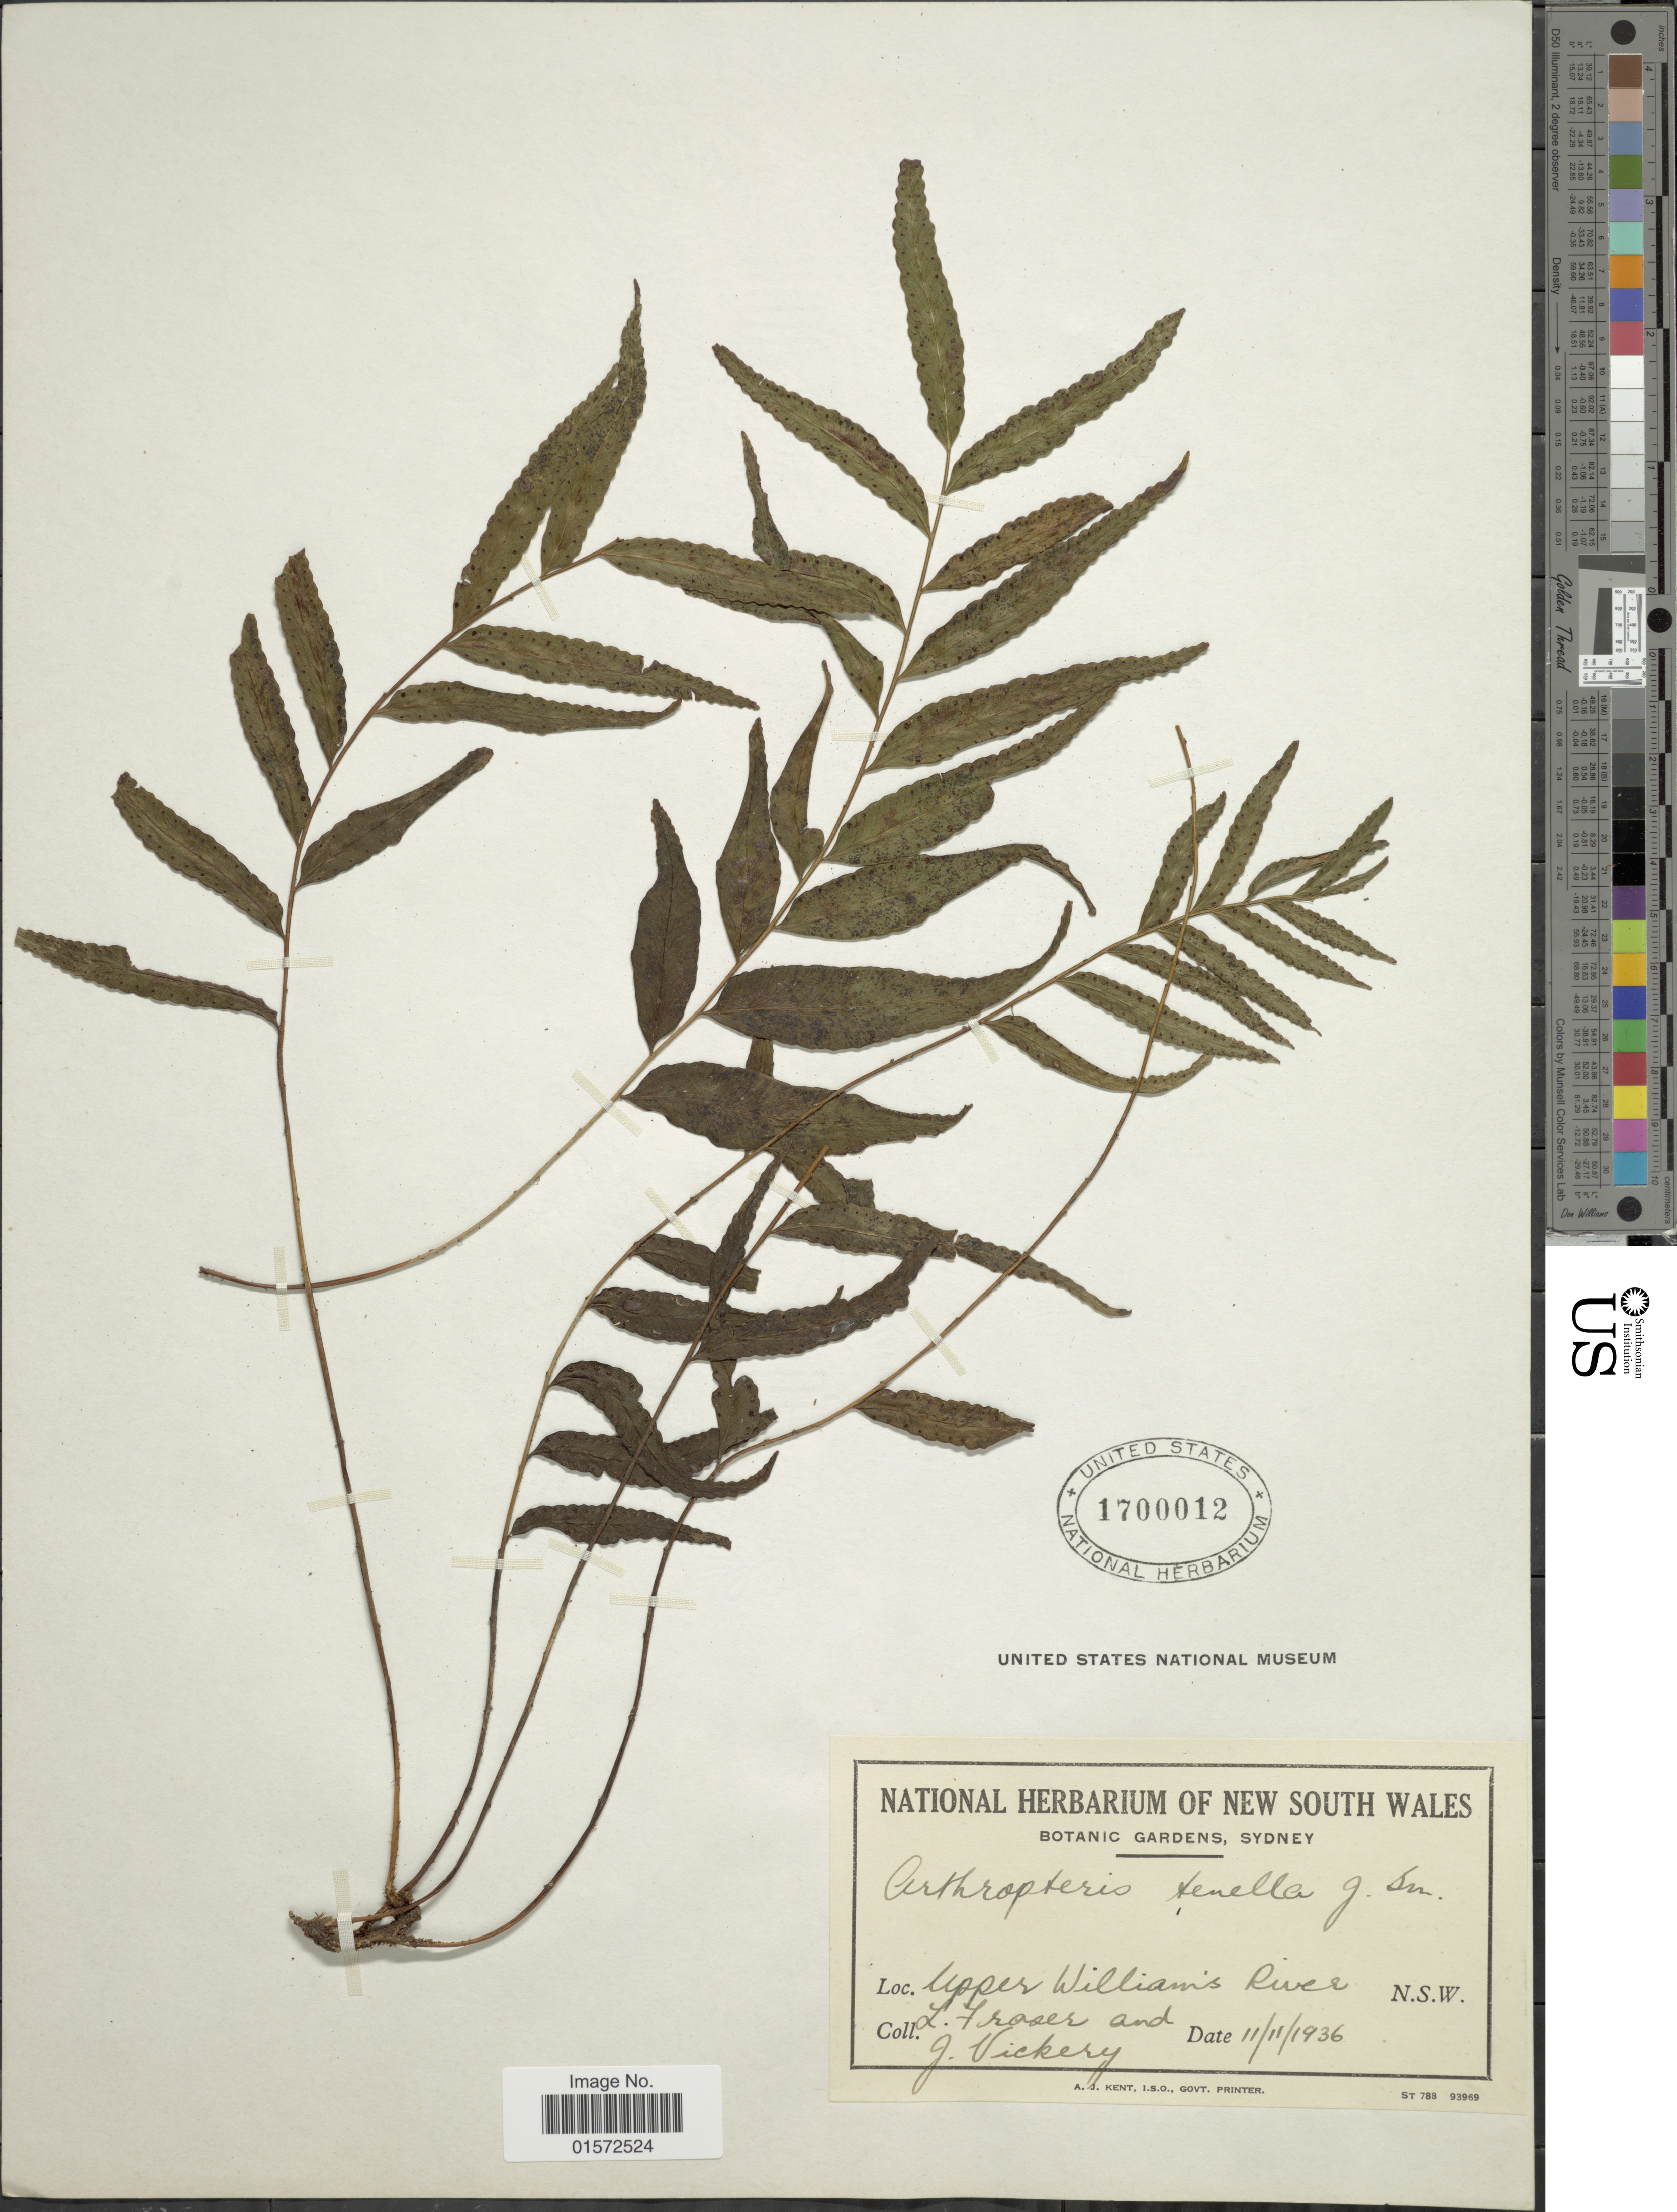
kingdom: Plantae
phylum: Tracheophyta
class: Polypodiopsida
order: Polypodiales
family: Tectariaceae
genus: Arthropteris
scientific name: Arthropteris tenella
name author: (G. Forst.) J. Sm. ex Hook. f.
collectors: L. Fraser & J. Vickery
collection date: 1936-11-11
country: Australia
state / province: New South Wales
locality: Upper Williams River N.S.W.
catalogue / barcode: US 1700012